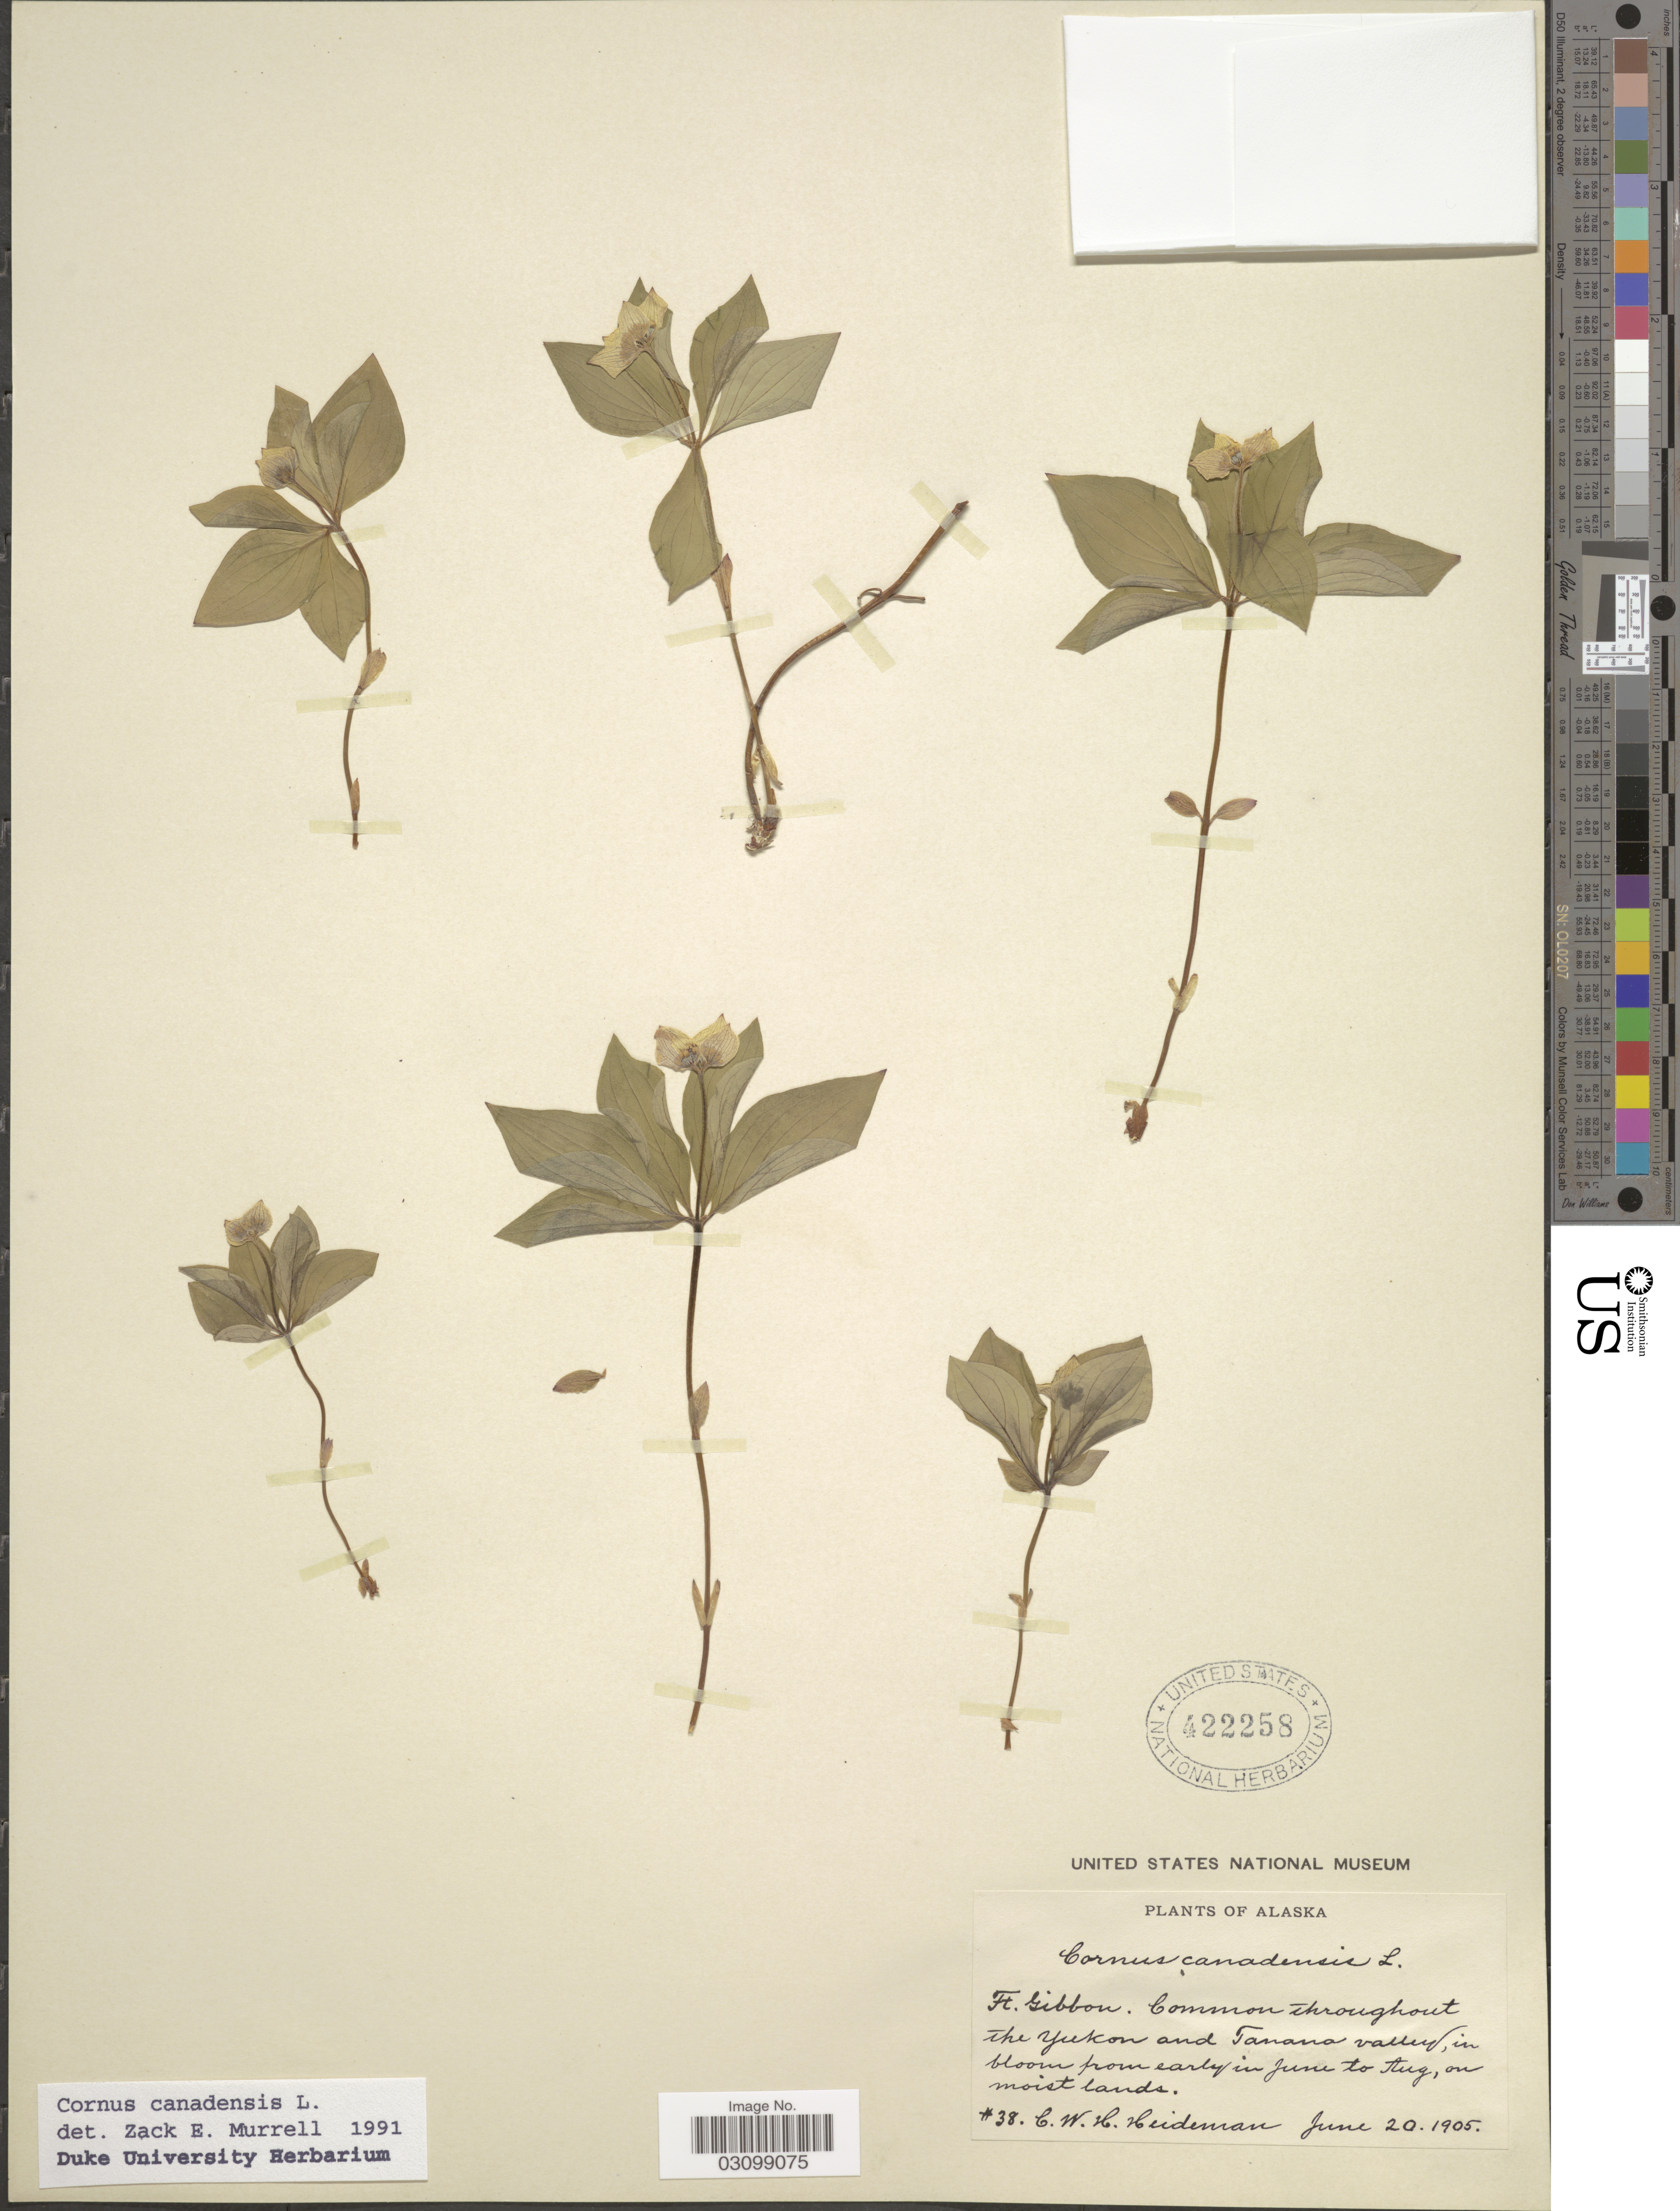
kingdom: Plantae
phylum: Tracheophyta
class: Magnoliopsida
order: Cornales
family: Cornaceae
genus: Cornus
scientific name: Cornus canadensis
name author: L.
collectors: C. Heideman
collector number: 38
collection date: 1905-06-20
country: United States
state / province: Alaska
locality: Ft. Gibbon. Common throughout the Yukon and Tanana valley.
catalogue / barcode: US 422258